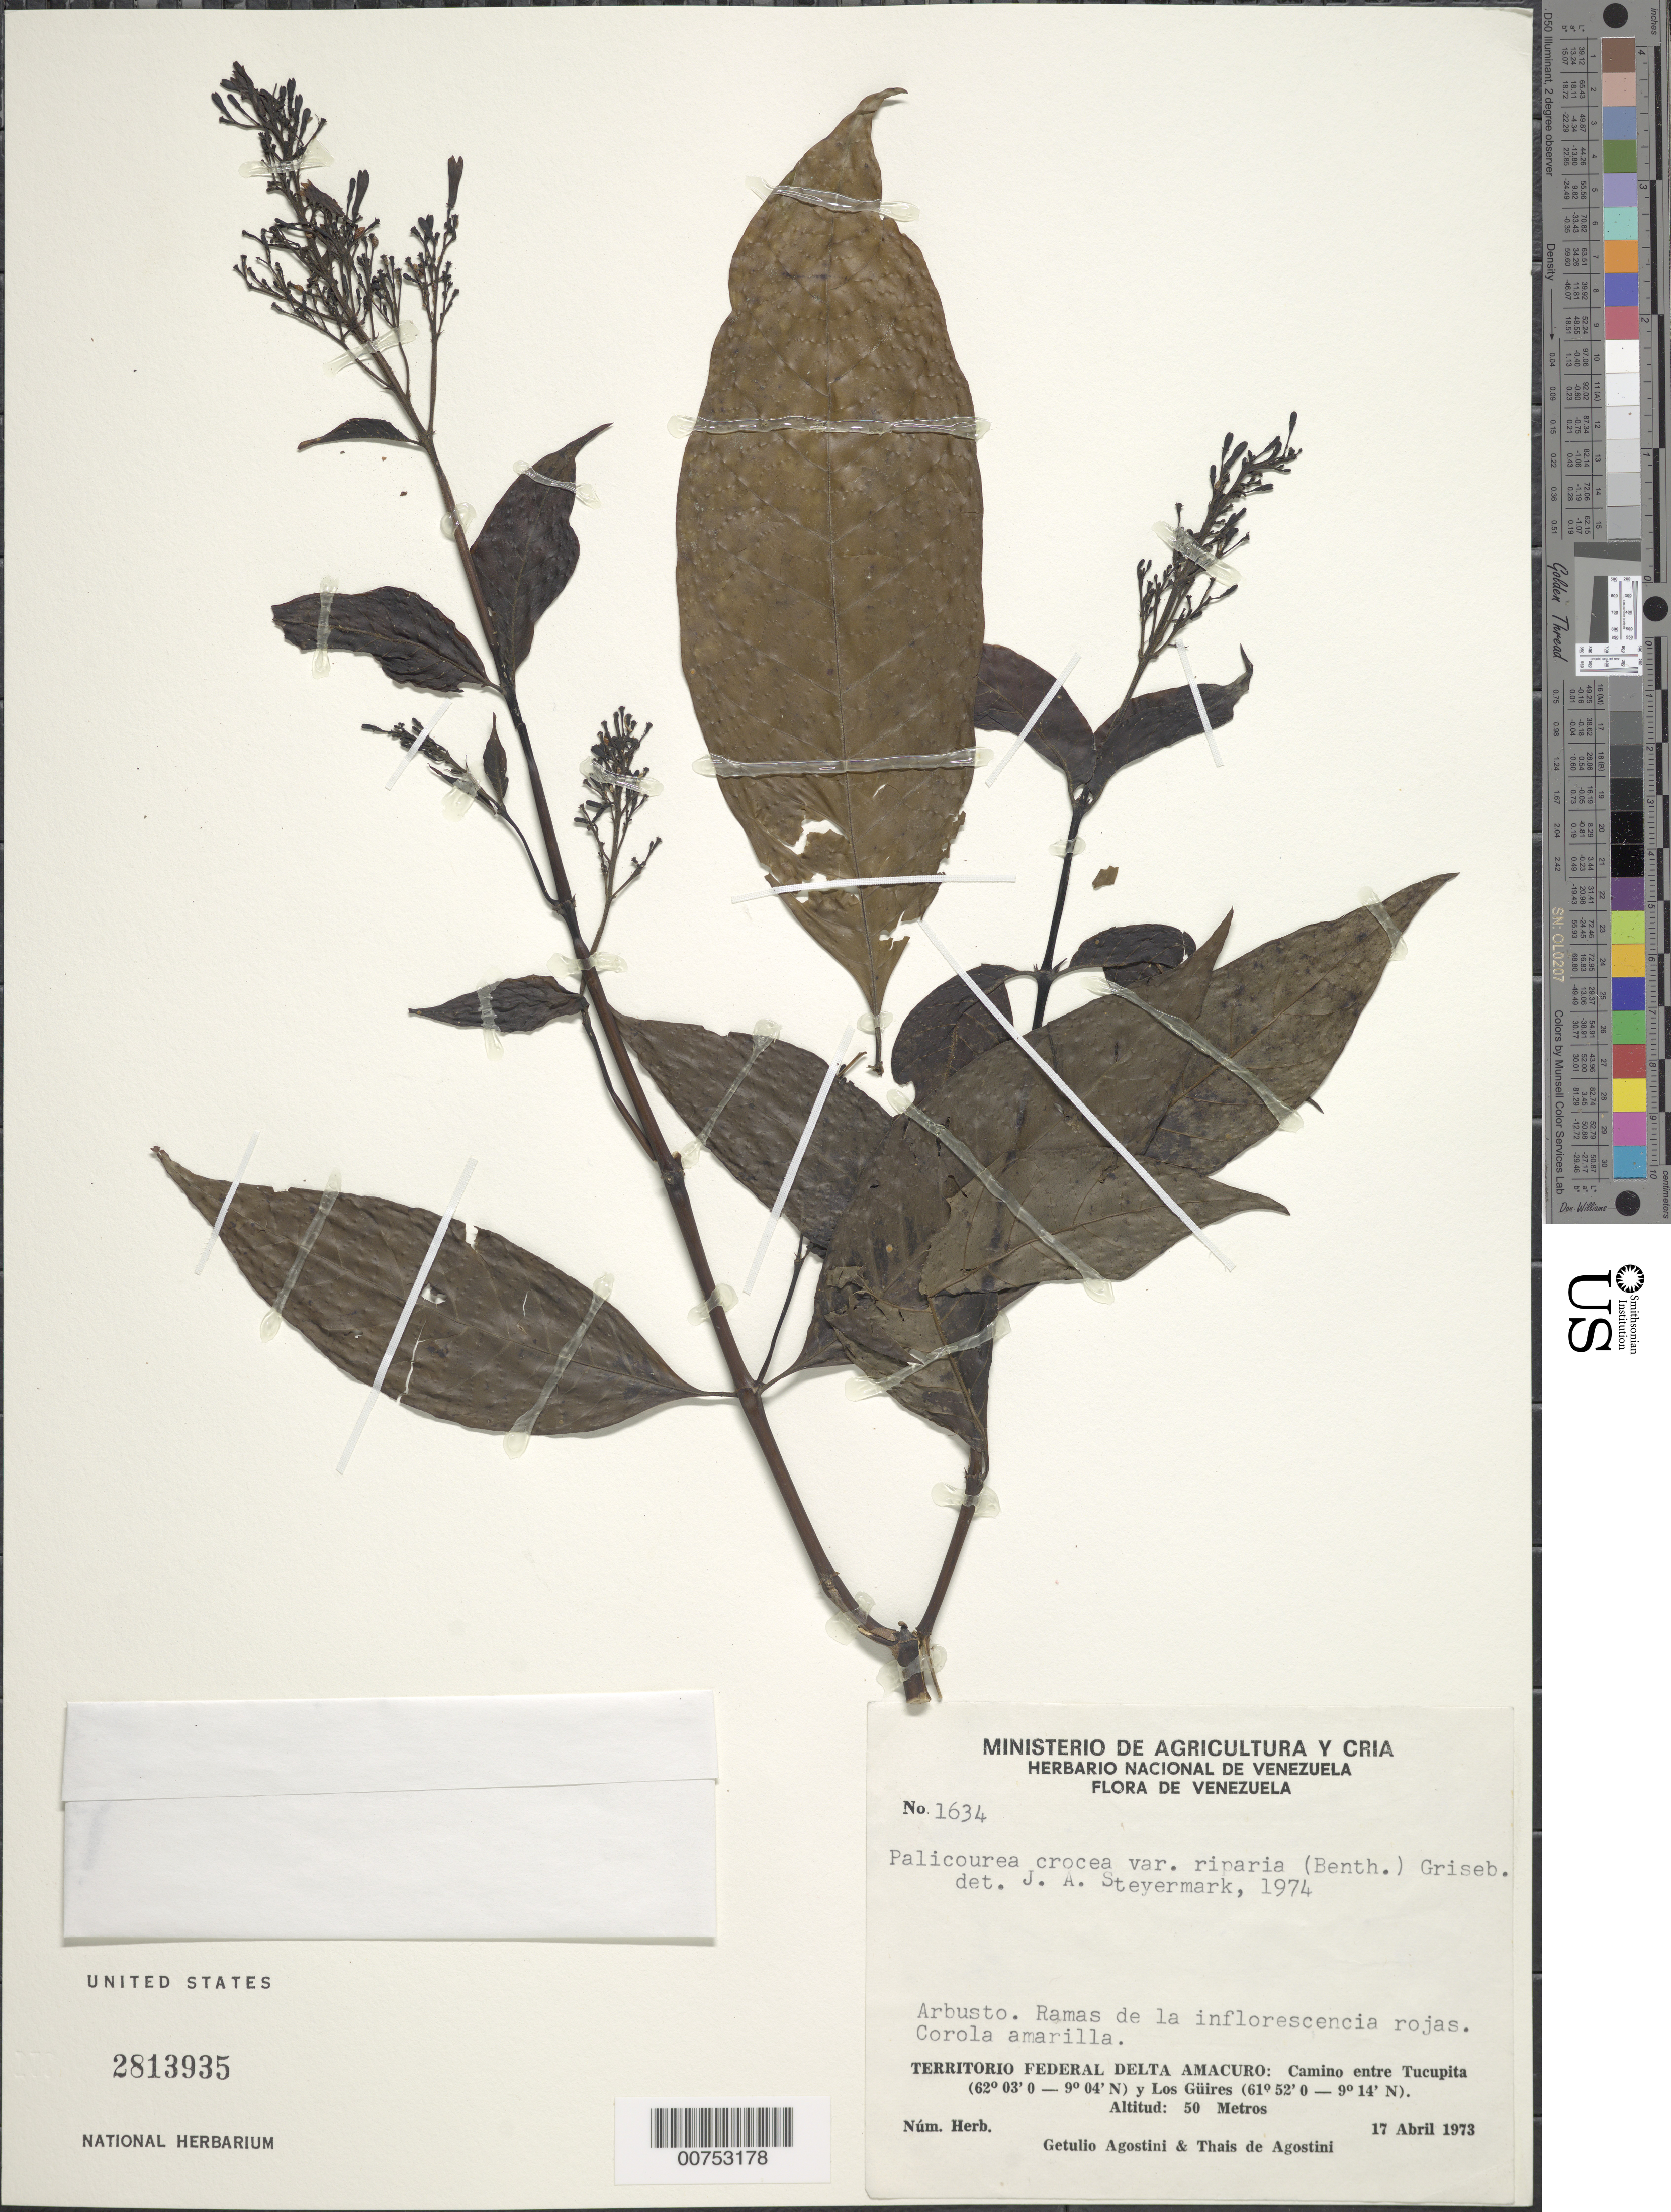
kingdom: Plantae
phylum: Tracheophyta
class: Magnoliopsida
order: Gentianales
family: Rubiaceae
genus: Palicourea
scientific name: Palicourea crocea var. riparia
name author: (Benth.) Griseb.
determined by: Steyermark, Julian A., (VEN)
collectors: G. Agostini & T. Agostini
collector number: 1634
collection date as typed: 17-Apr-73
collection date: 1973-04-17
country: Venezuela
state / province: Delta Amacuro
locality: Tucupita-Los Güires camino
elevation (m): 50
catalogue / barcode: US 2813935